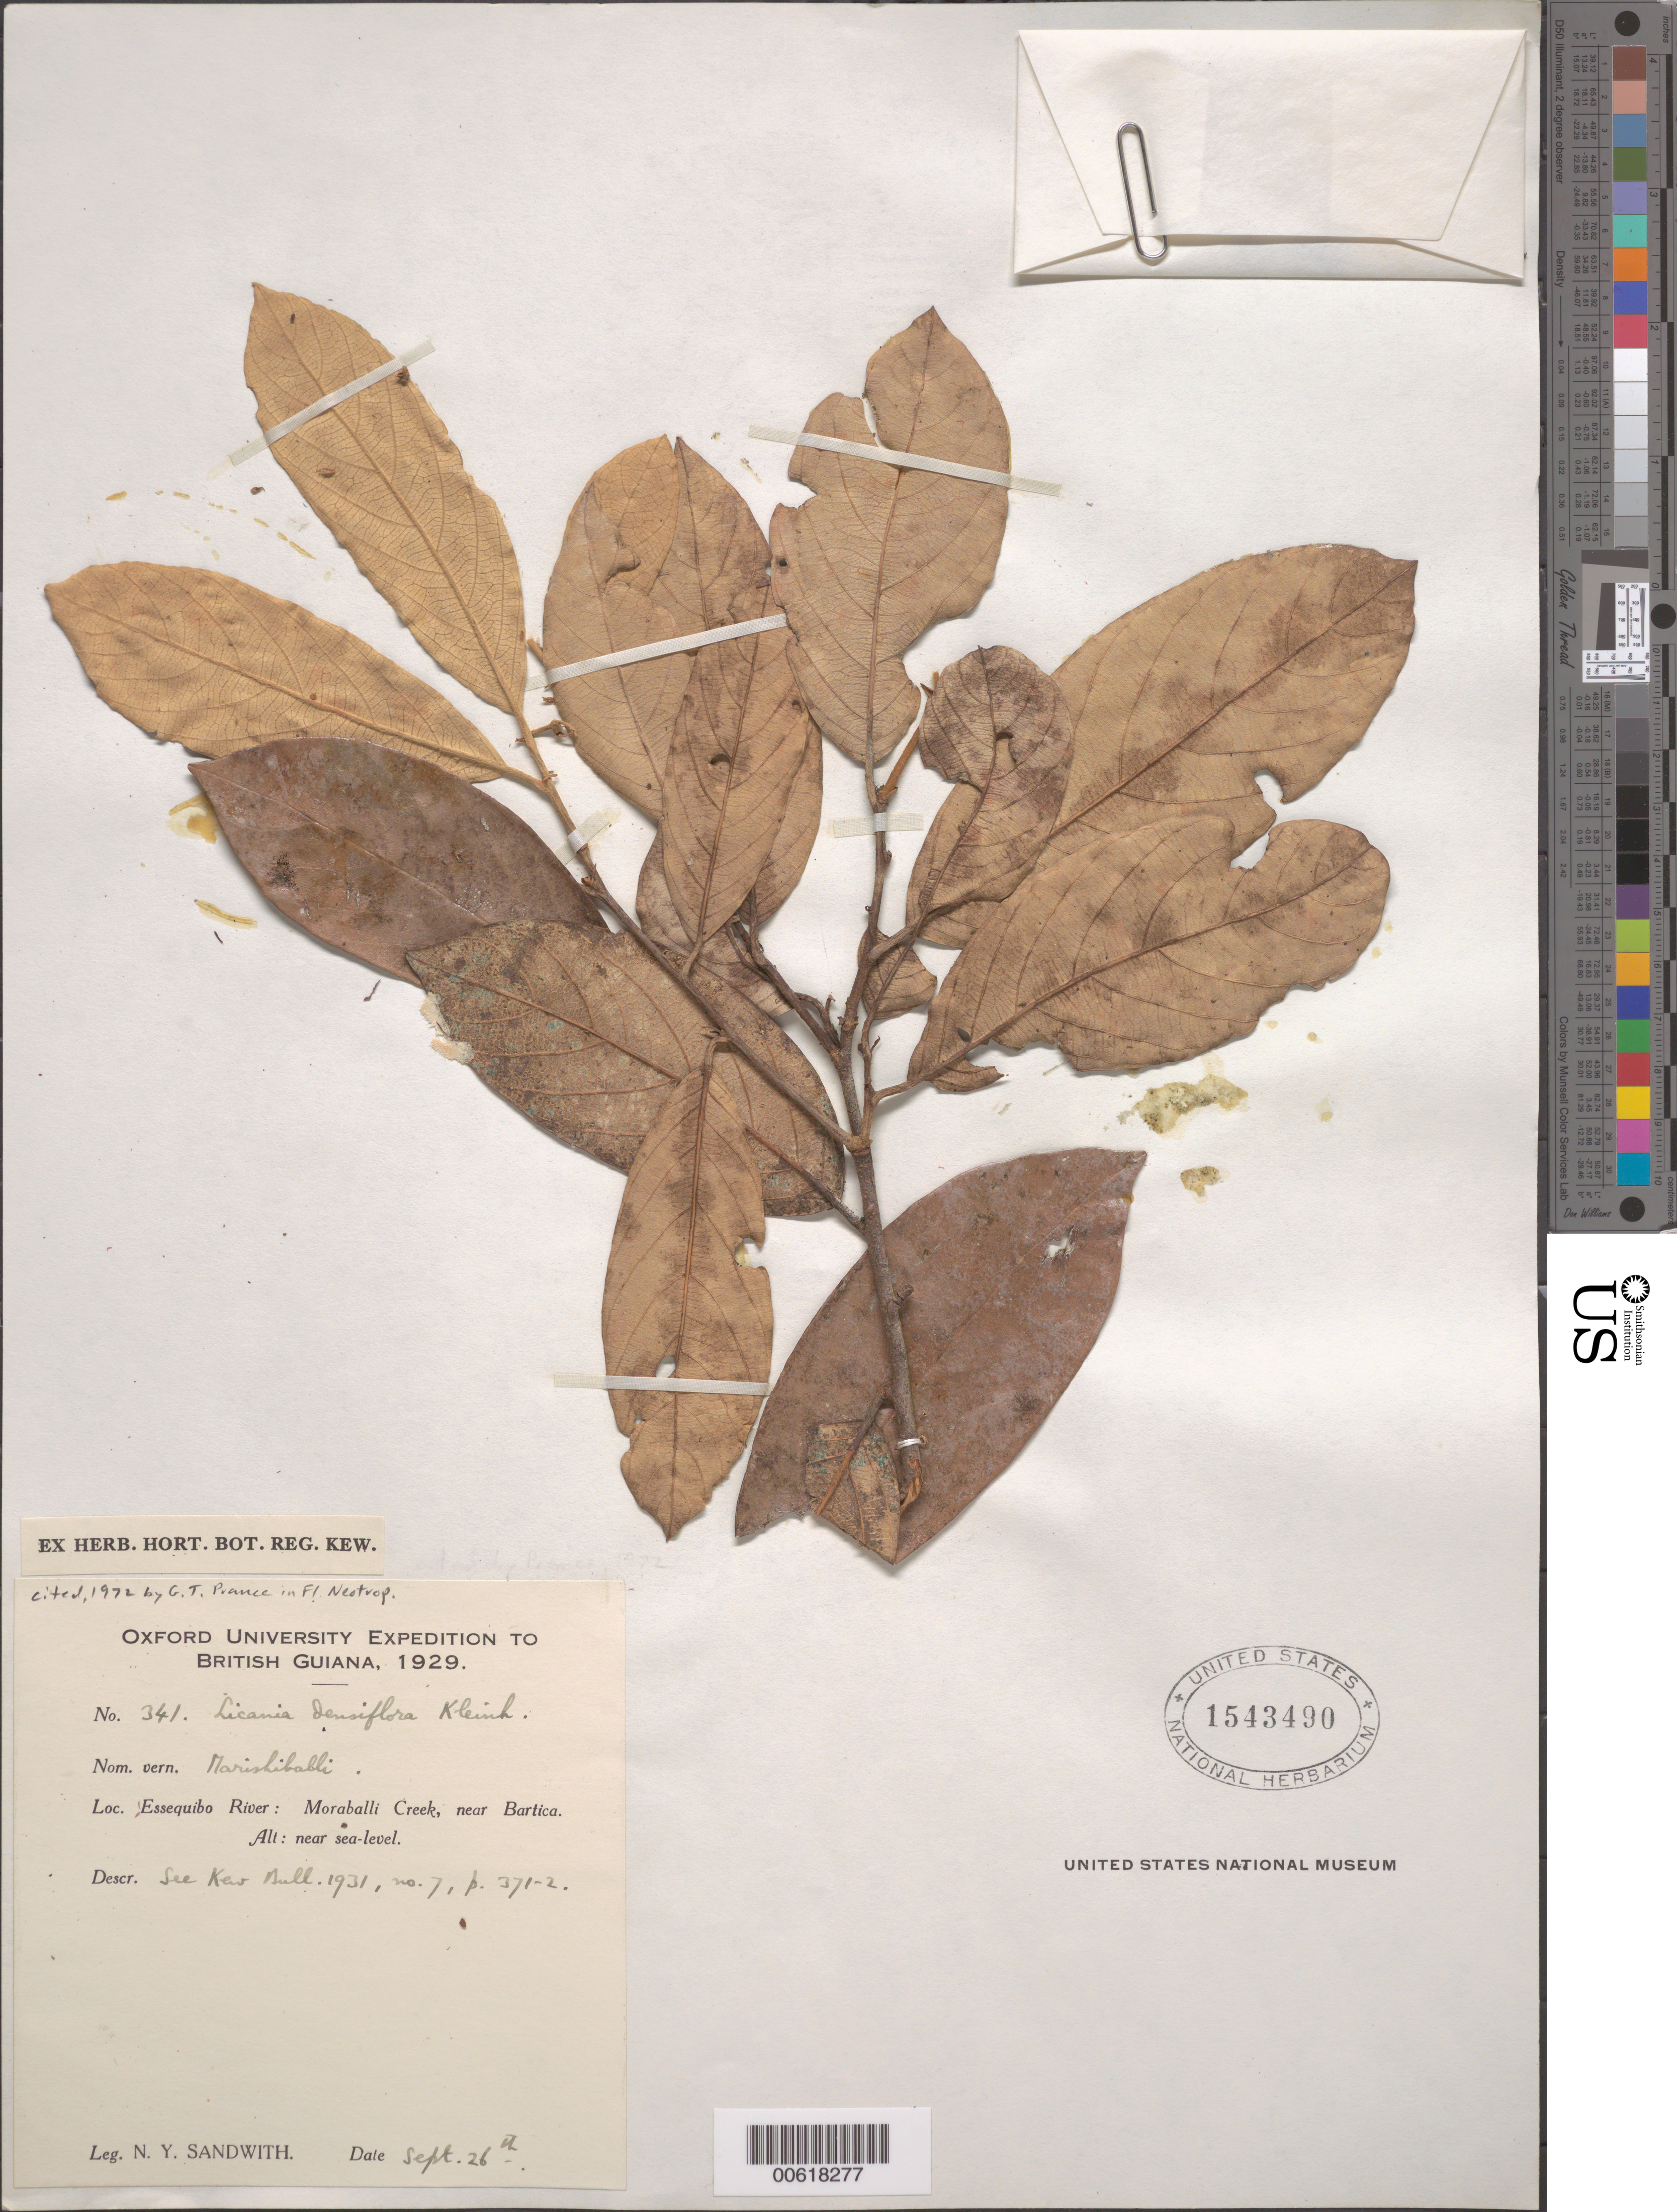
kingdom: Plantae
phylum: Tracheophyta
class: Magnoliopsida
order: Malpighiales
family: Chrysobalanaceae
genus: Licania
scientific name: Licania densiflora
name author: Kleinh.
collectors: N. Y. Sandwith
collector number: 341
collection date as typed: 26-Sep-29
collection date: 1929-09-26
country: Guyana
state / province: U. Demerara-Berbice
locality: Moraballi Creek, Essequibo R., near Bartica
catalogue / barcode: US 1543490